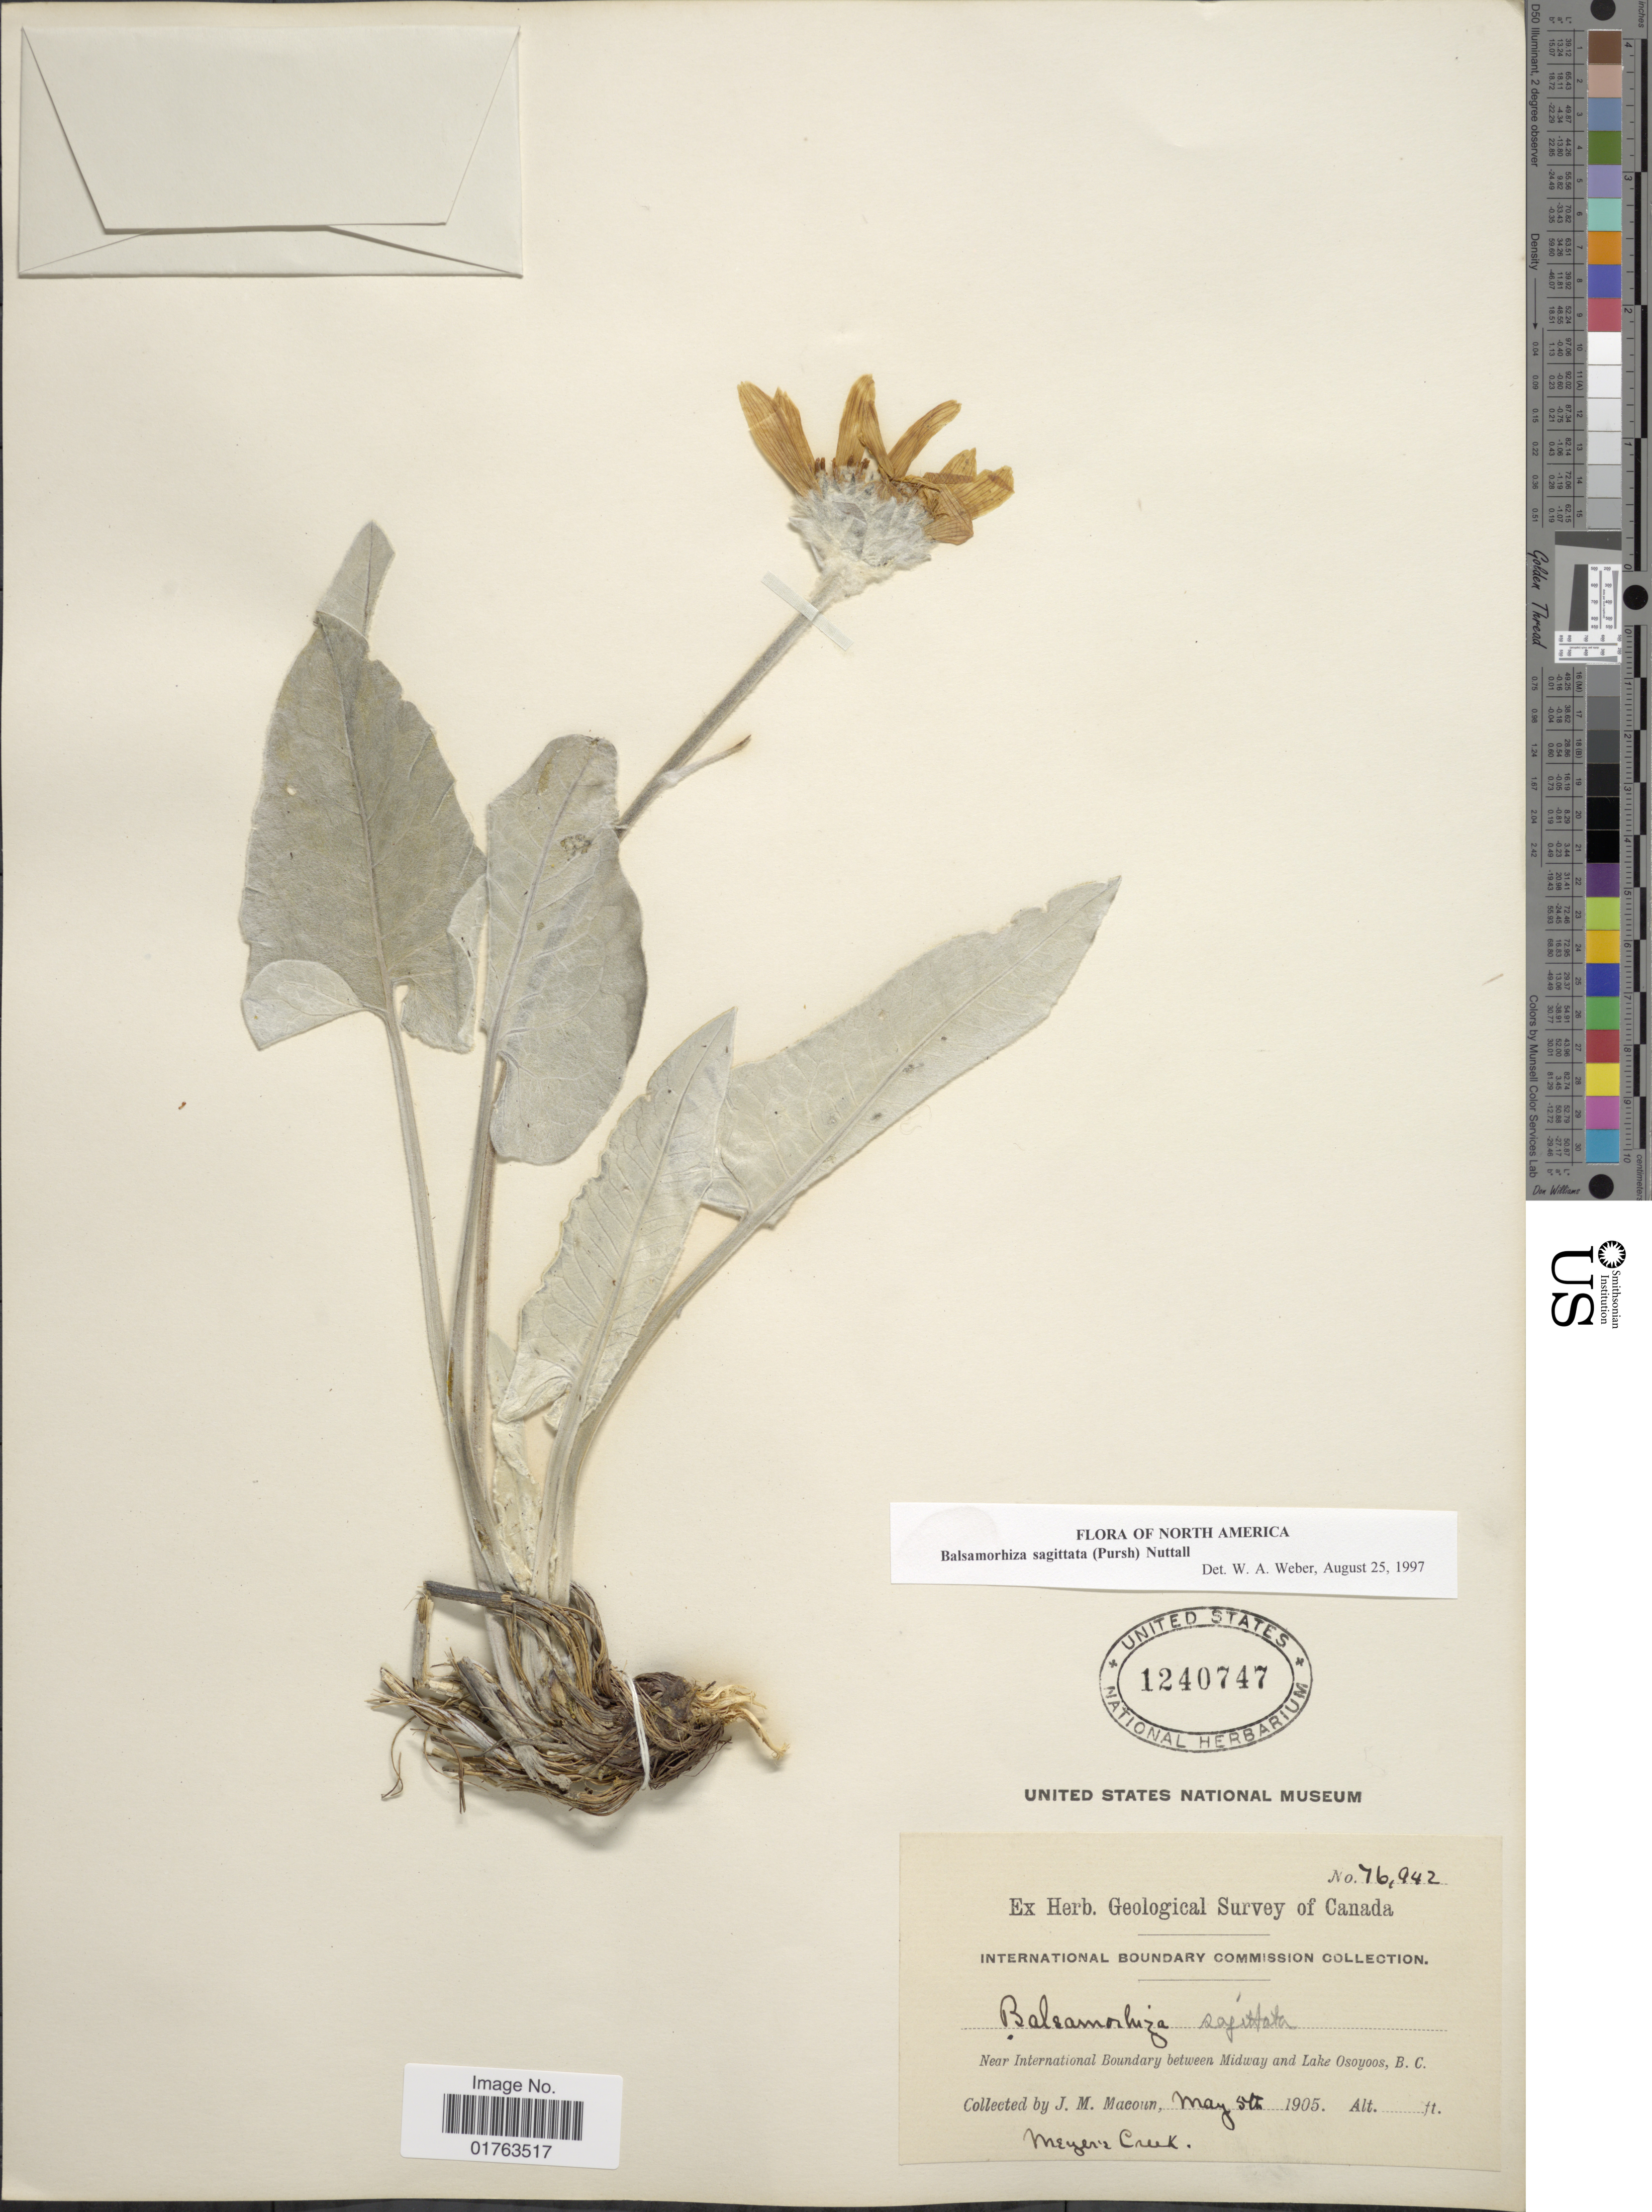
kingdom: Plantae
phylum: Tracheophyta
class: Magnoliopsida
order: Asterales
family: Asteraceae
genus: Balsamorhiza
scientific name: Balsamorhiza sagittata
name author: (Pursh) Nutt.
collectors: J. Macoun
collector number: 76942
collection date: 1905-05-05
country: Canada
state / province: British Columbia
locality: Near International Boundary between Midway and Lake Osoyoos, Meyer's Creek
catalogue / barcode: US 1240747